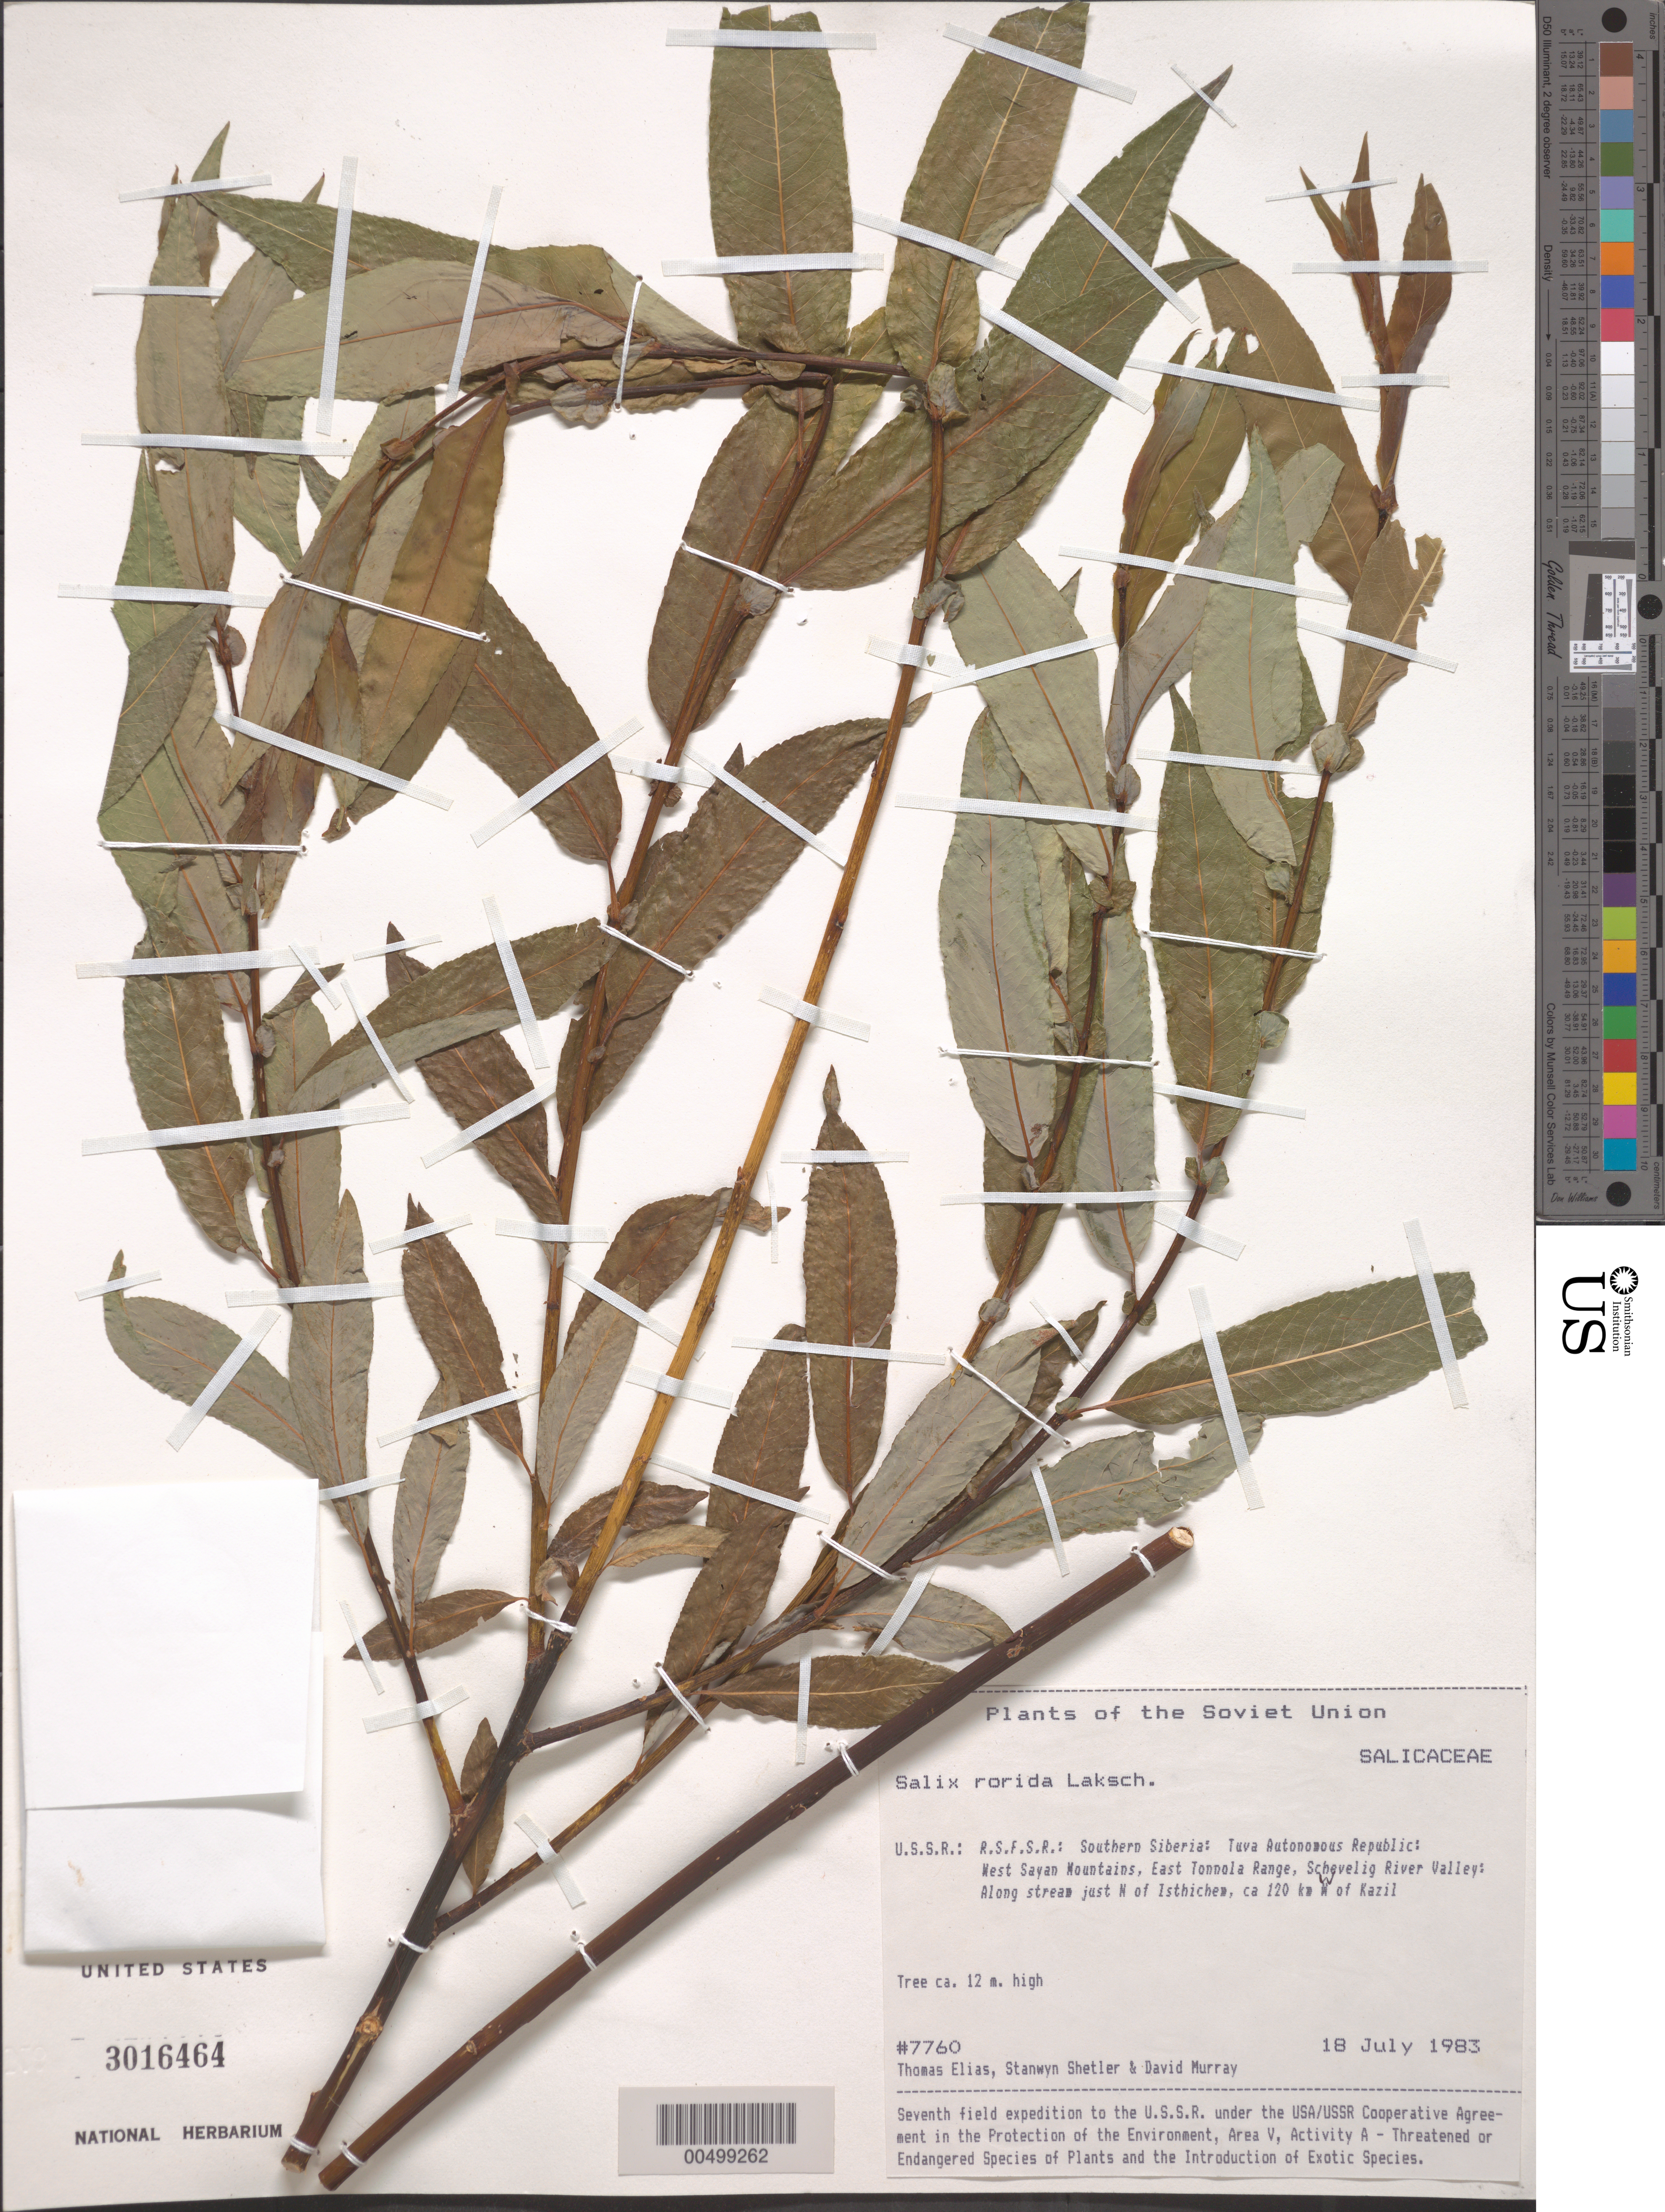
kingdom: Plantae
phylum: Tracheophyta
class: Magnoliopsida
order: Malpighiales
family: Salicaceae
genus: Salix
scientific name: Salix rorida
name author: Laksch.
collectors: T. Elias, S. Shetler & D. F. Murray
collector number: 7760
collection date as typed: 18 Jul 1983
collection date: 1983-07-18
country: Russian Federation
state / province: Tuva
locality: West Sayan Mountains, E Tonnola [Tannu-Ola] Range, Schevelig River Valley, just N of Isthichem [Ishti-Khem], *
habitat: along stream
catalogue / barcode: US 3016464